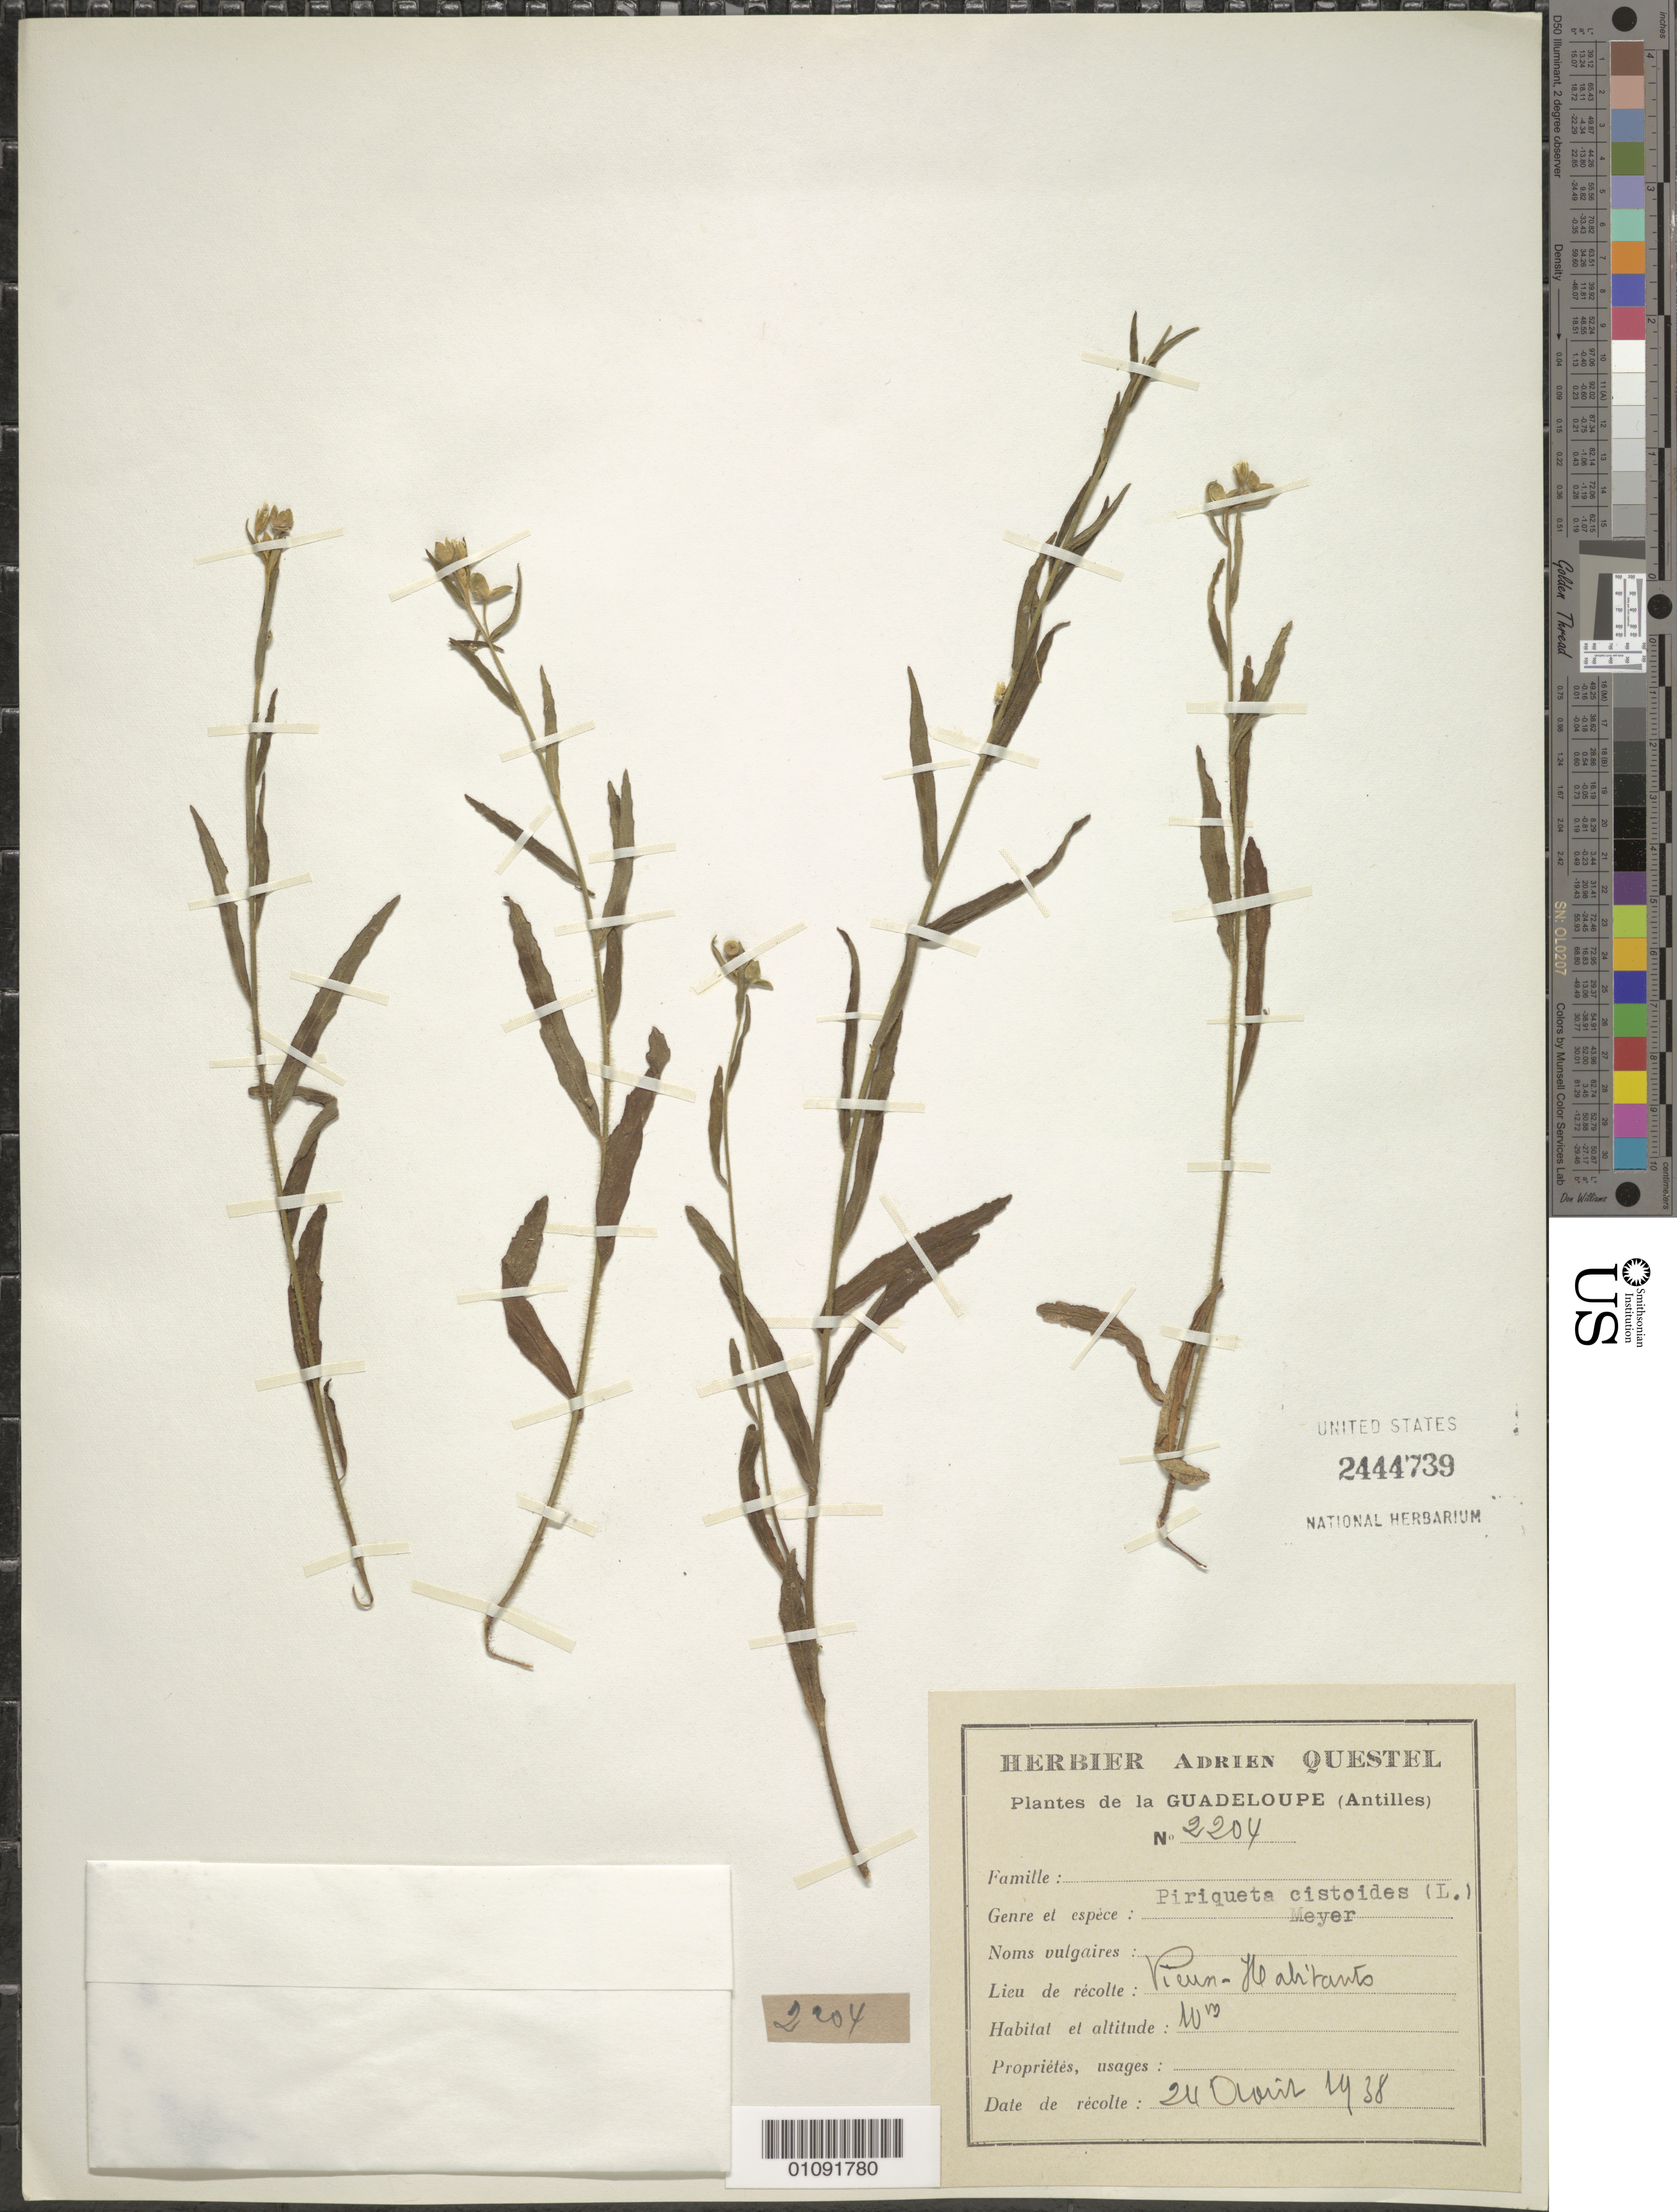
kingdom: Plantae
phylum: Tracheophyta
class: Magnoliopsida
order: Malpighiales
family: Turneraceae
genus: Piriqueta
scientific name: Piriqueta cistoides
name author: (L.) Griseb.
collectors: A. Questel & M. Stehlé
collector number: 2204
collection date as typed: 24 Oct 1938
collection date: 1938-10-24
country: Guadeloupe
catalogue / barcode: US 2444739